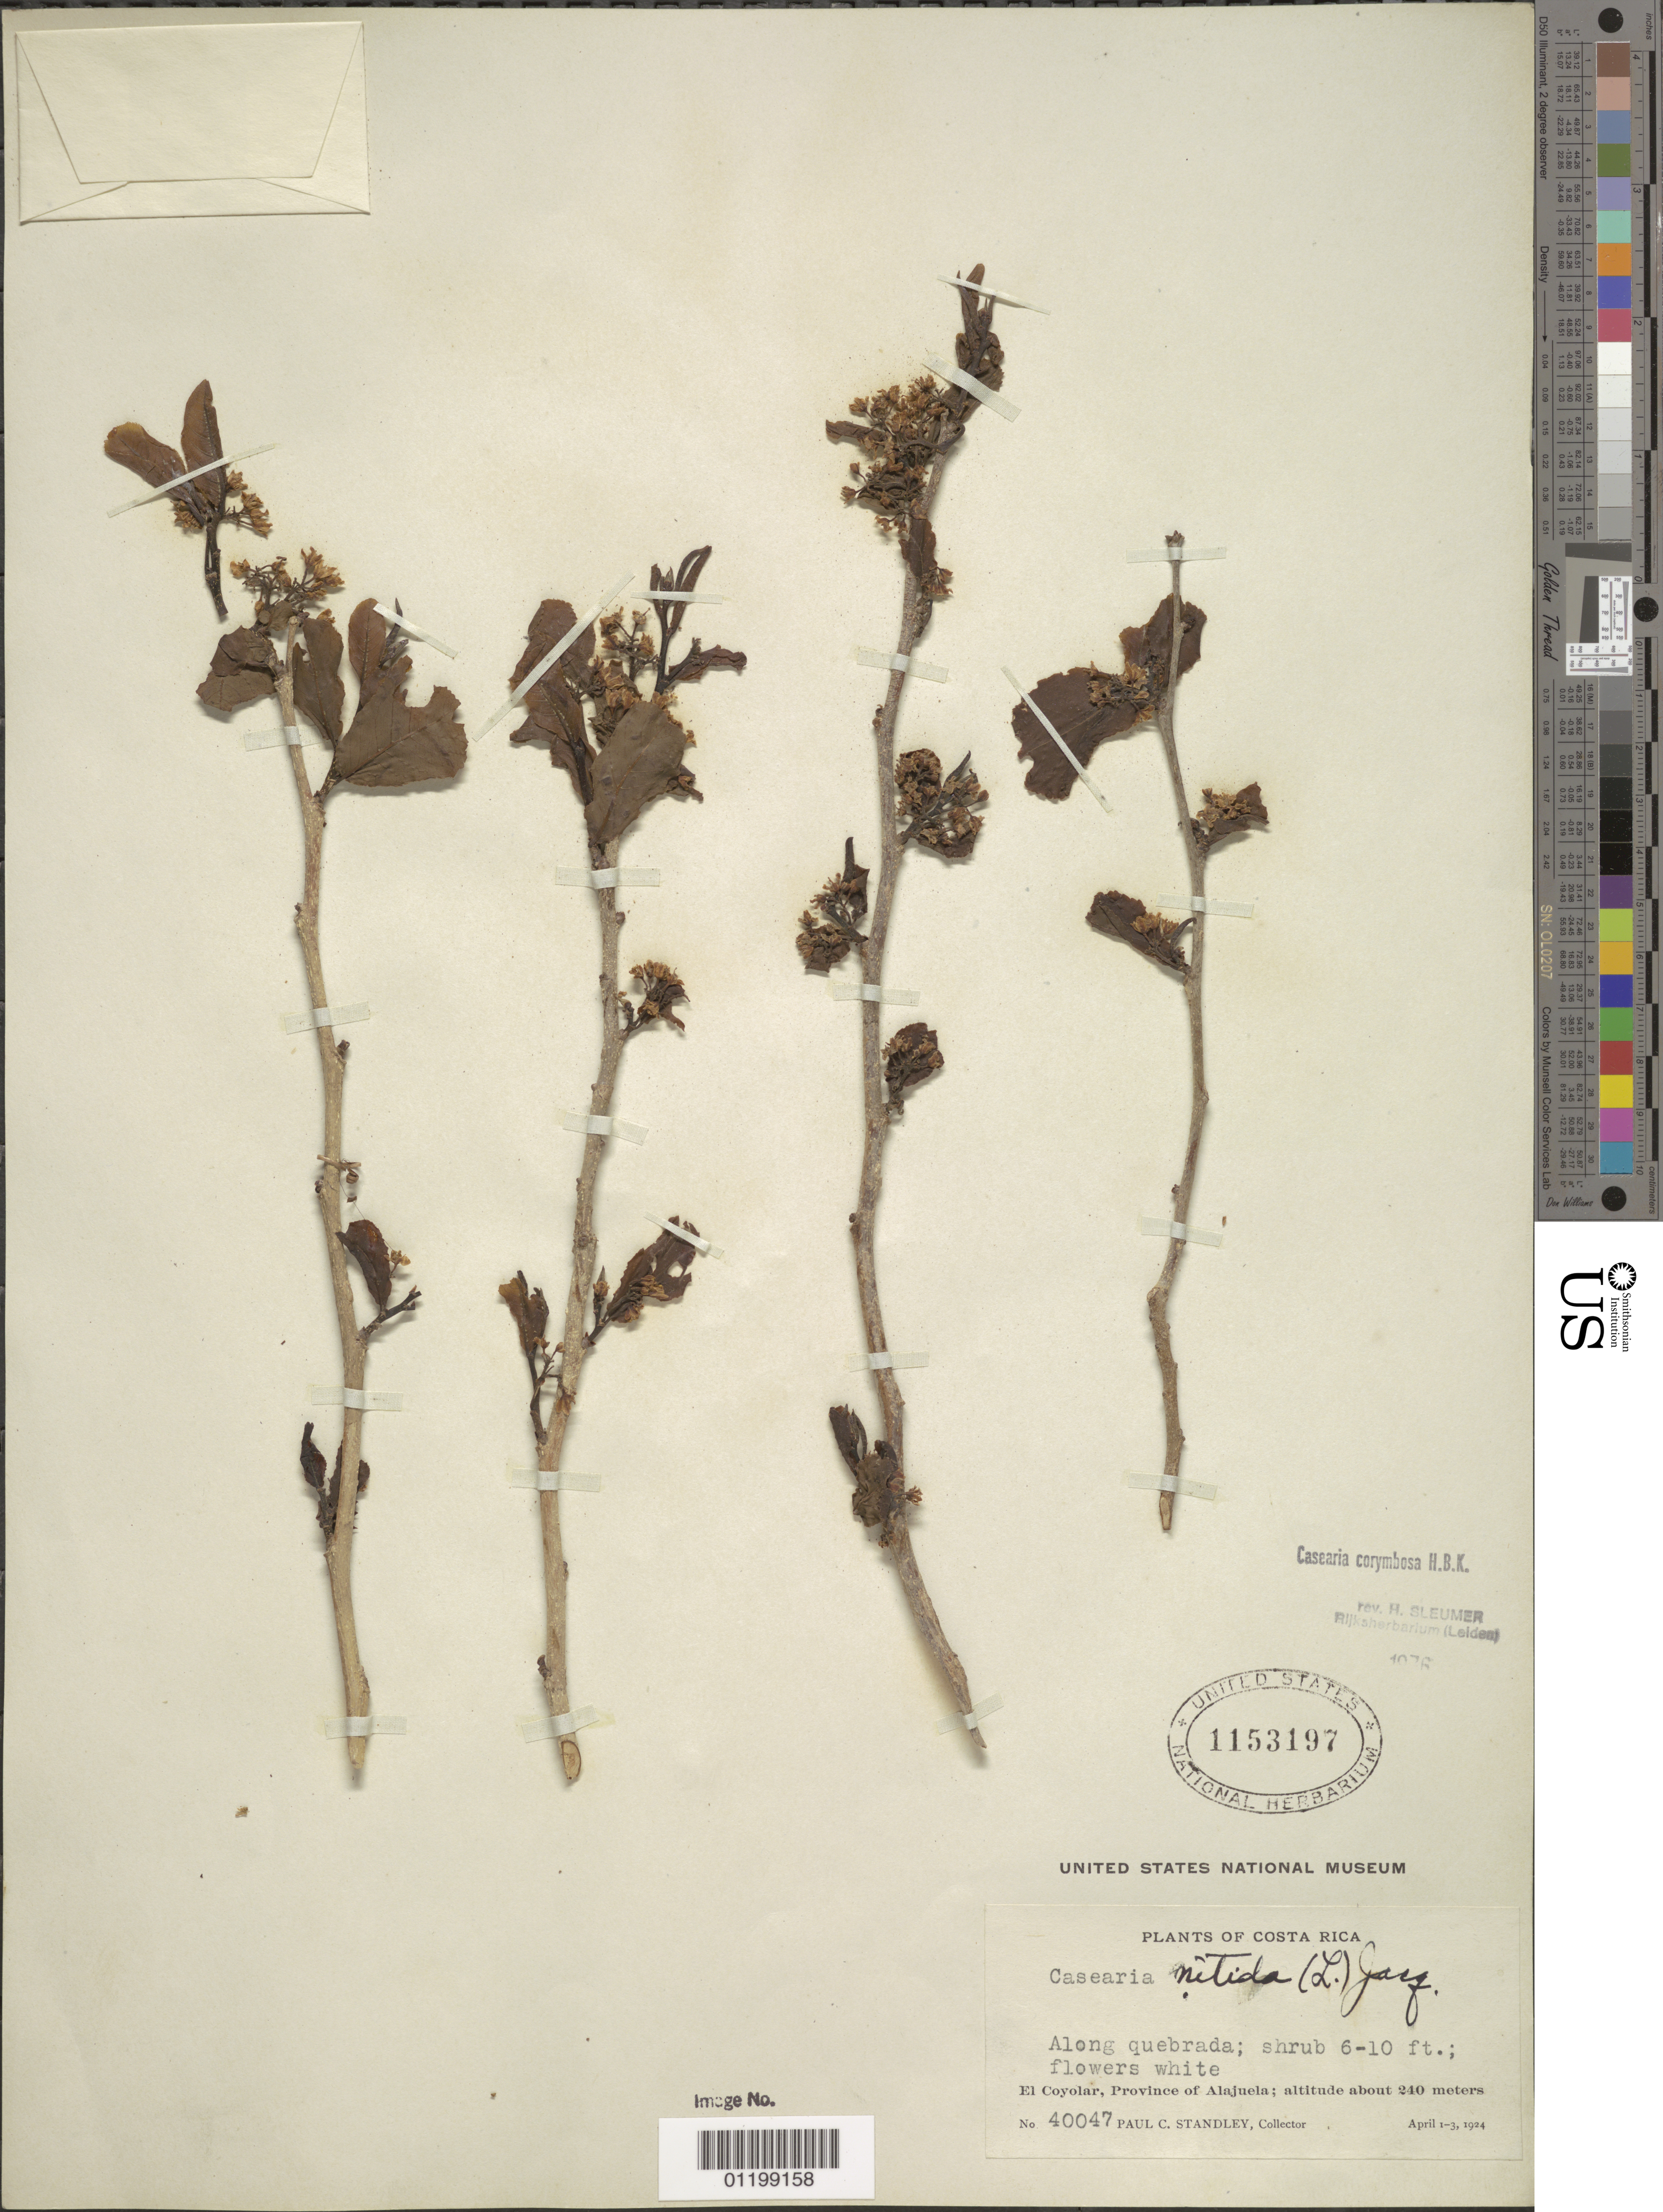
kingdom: Plantae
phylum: Tracheophyta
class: Magnoliopsida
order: Malpighiales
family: Salicaceae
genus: Casearia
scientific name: Casearia corymbosa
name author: Kunth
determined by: Sleumer, H. O.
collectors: P. C. Standley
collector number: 40047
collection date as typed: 01 Apr 1924 to 03 Apr 1924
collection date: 1924-04-01/1924-04-03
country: Costa Rica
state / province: Alajuela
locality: El Coyolar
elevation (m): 240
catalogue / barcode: US 1153197